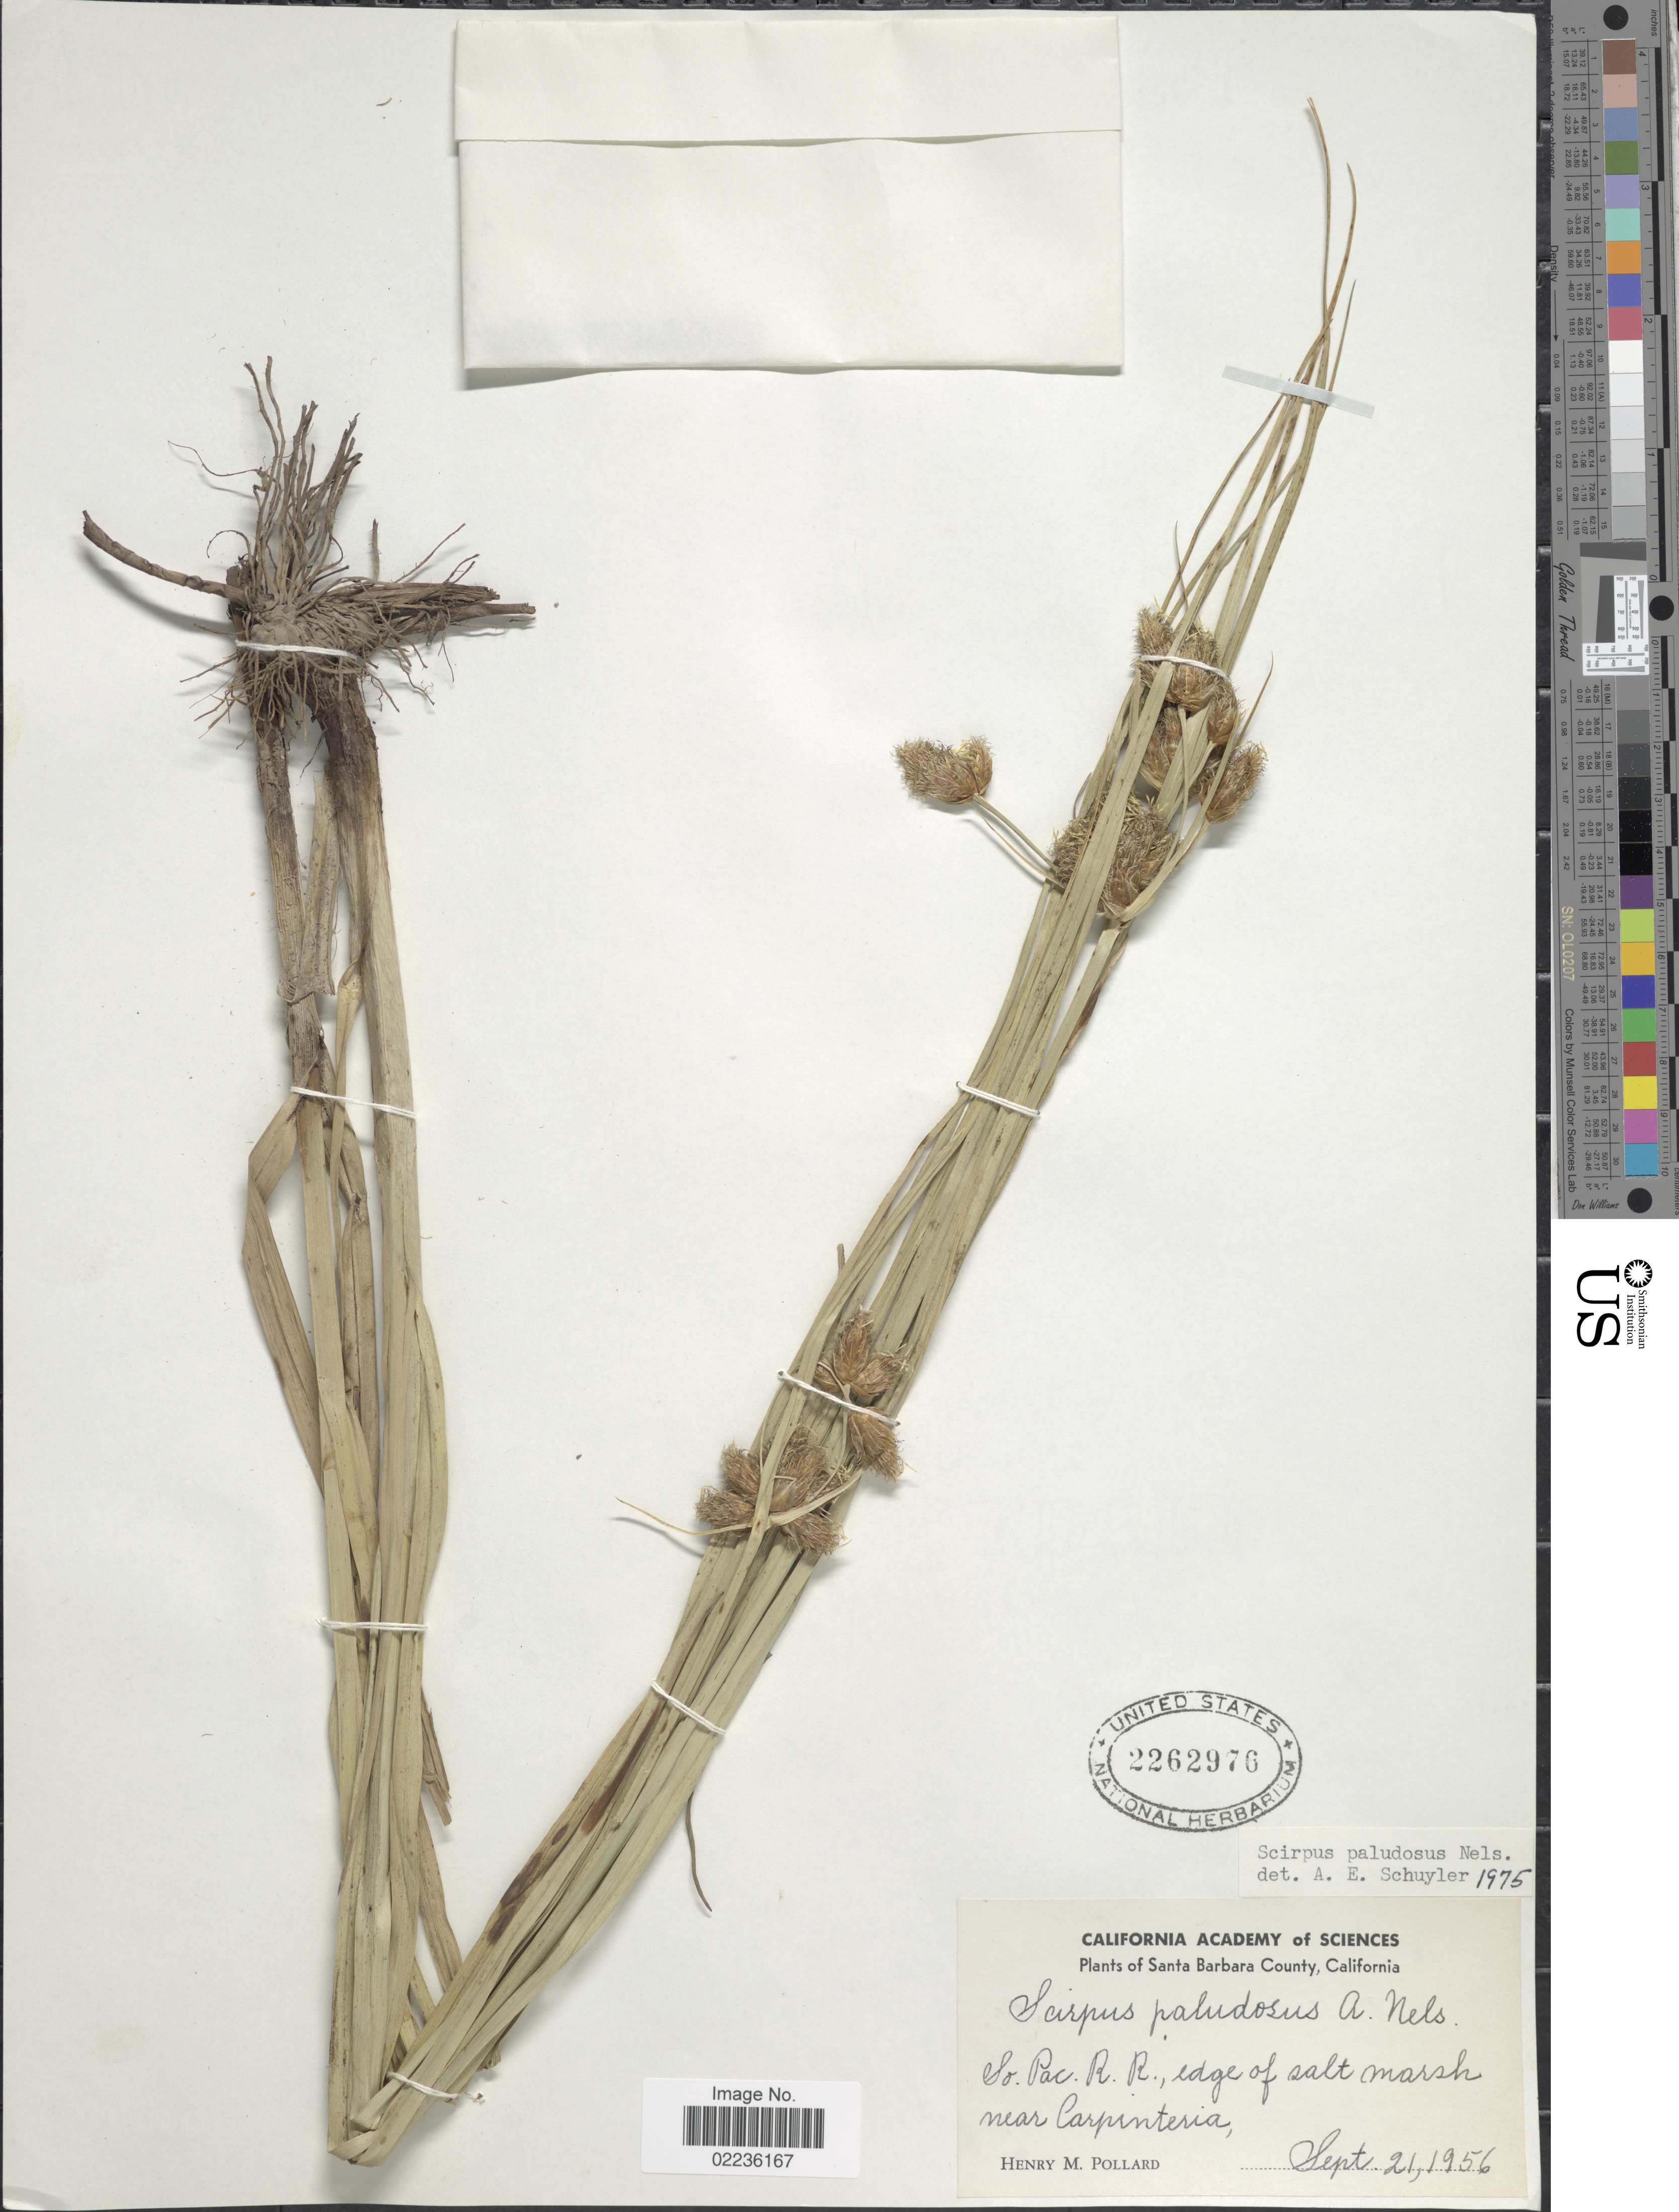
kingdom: Plantae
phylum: Tracheophyta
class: Liliopsida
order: Poales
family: Cyperaceae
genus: Bolboschoenus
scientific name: Bolboschoenus maritimus subsp. paludosus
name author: (A. Nelson) T. Koyama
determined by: Strong, M. T., (US), Smithsonian Institution - National Museum of Natural History (UNITED STATES)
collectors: H. M. Pollard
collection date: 1956-09-21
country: United States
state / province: California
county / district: Santa Barbara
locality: Santa Barbara County. So. Pac. R. R., edge of salt marsh near Carpinteria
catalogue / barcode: US 2262976